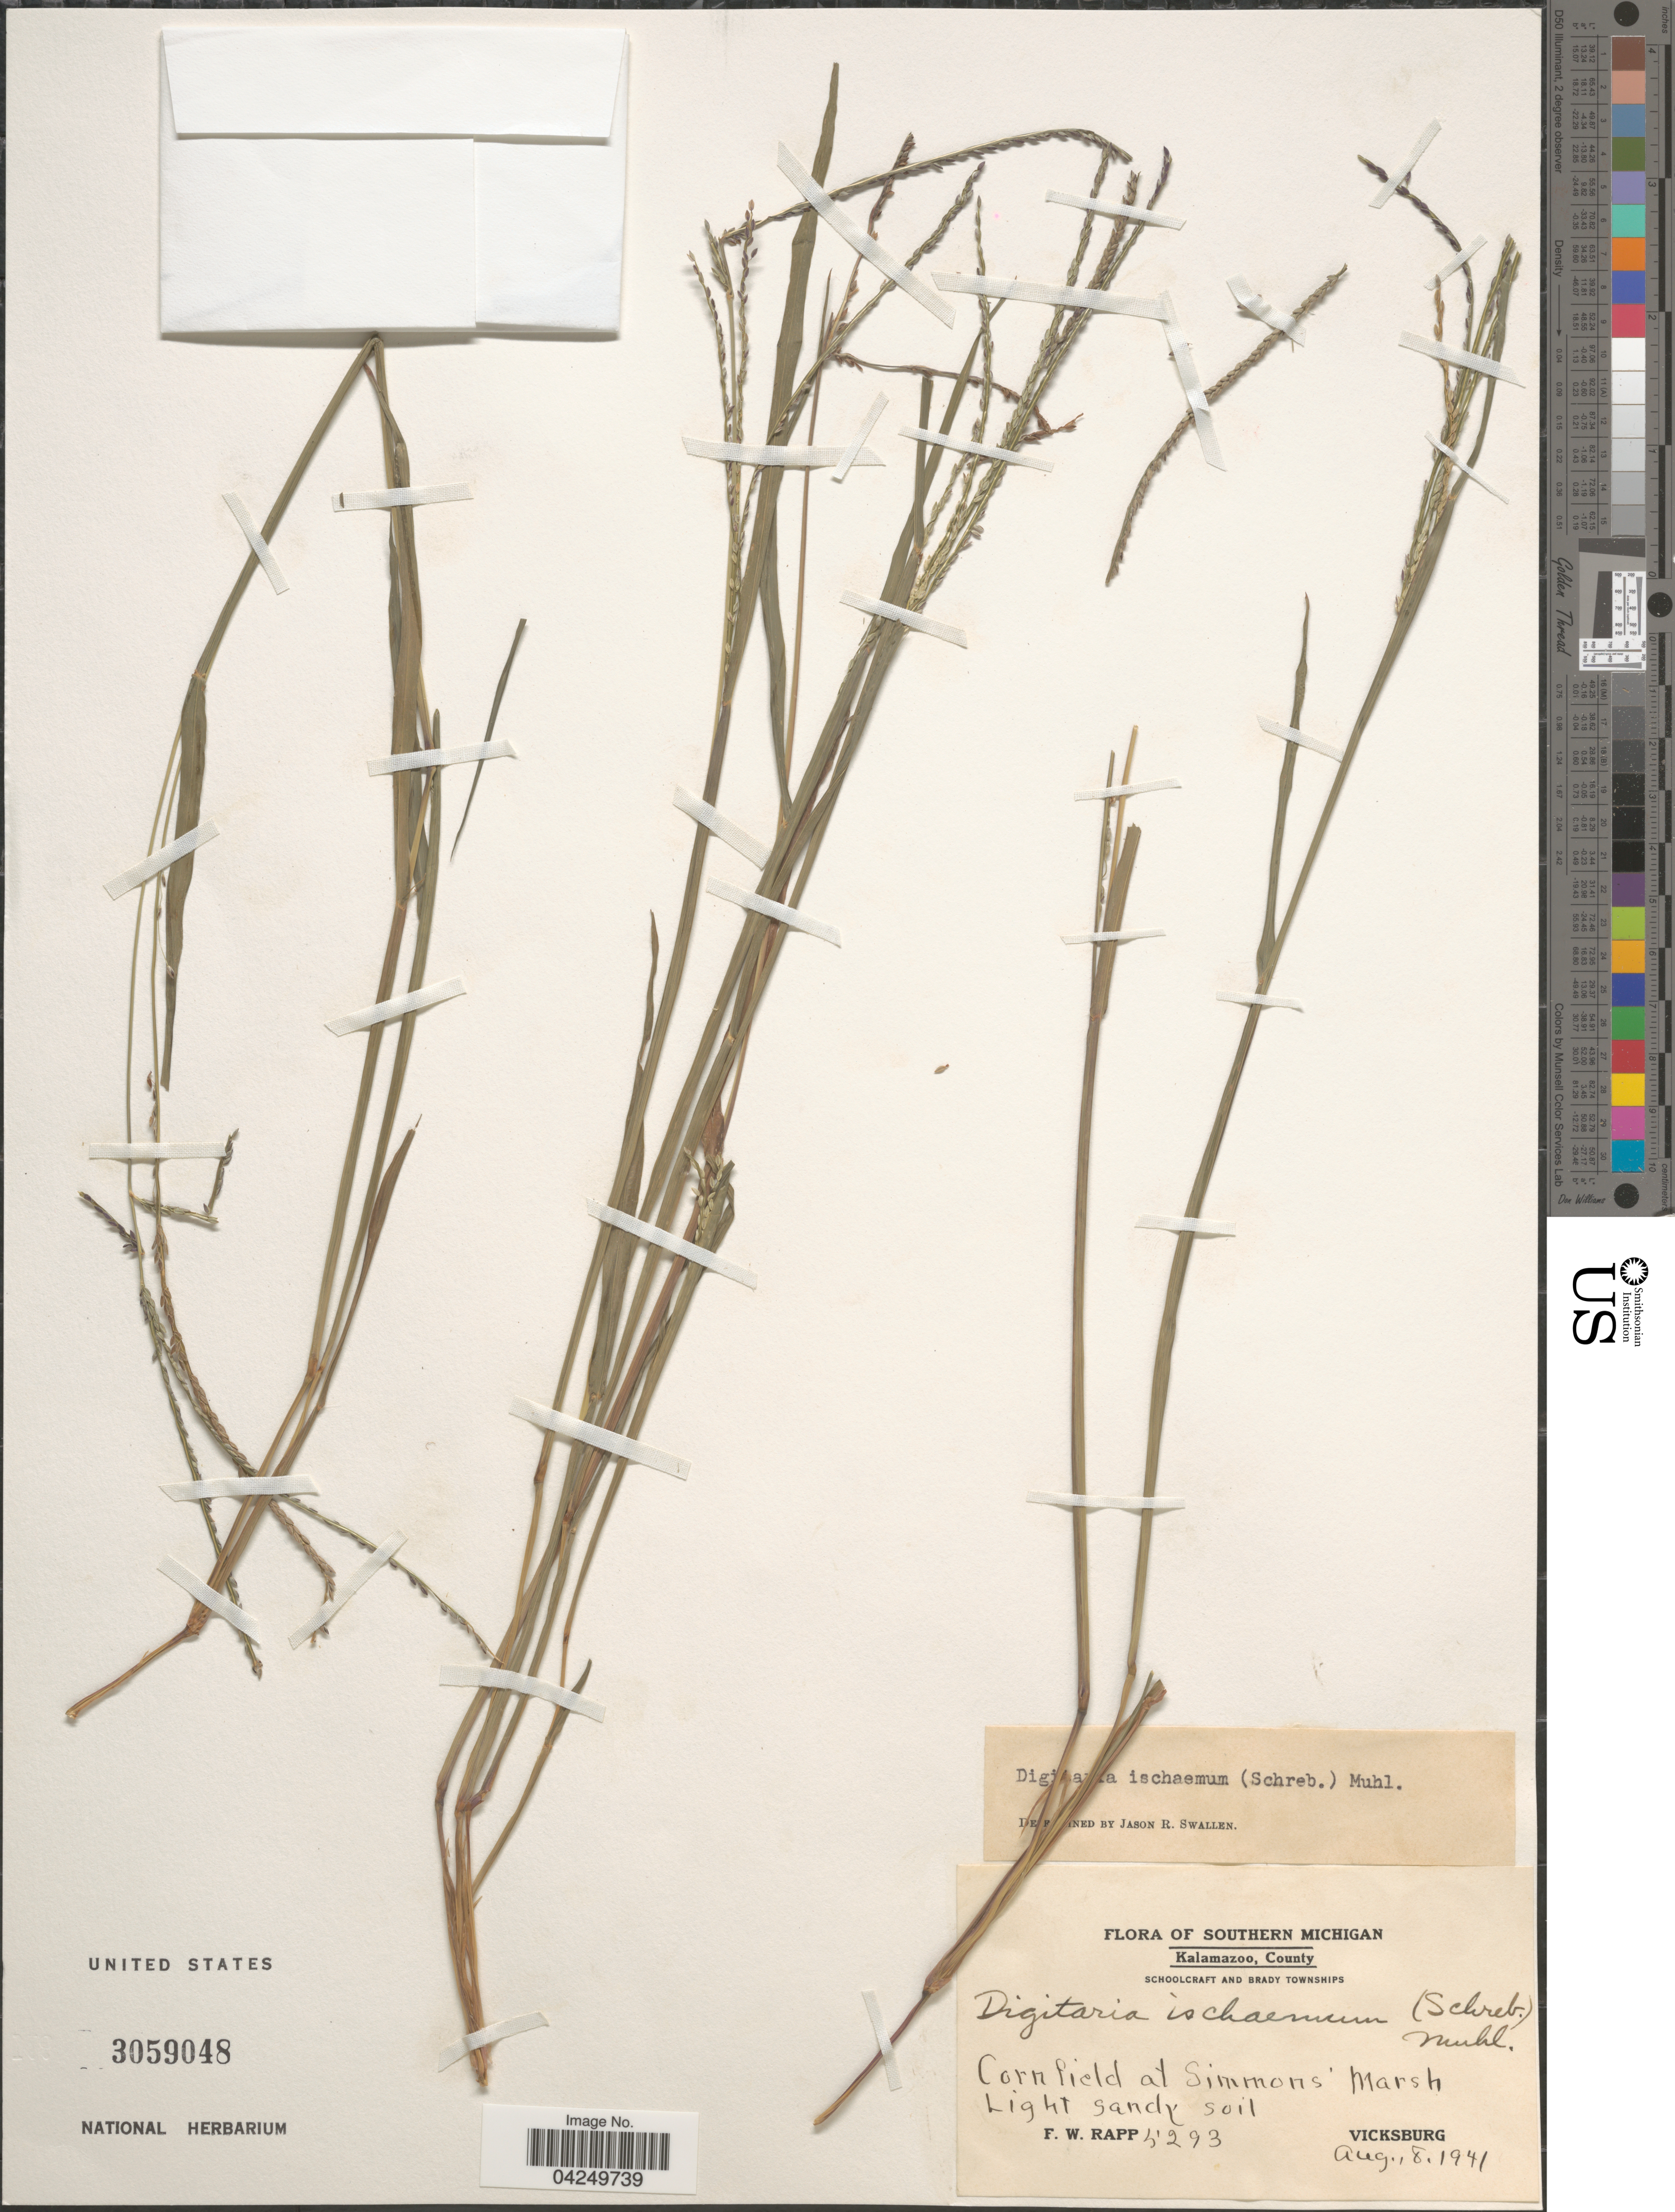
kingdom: Plantae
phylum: Tracheophyta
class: Liliopsida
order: Poales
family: Poaceae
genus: Digitaria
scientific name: Digitaria ischaemum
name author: (Schreber) Schreber ex Muhl.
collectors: F. Rapp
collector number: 5293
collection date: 1941-08-18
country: United States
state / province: Michigan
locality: Southern Michigan. Kalamazoo, County. Cornfield at Simmons' Marsh. Vicksburg.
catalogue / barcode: US 3059048